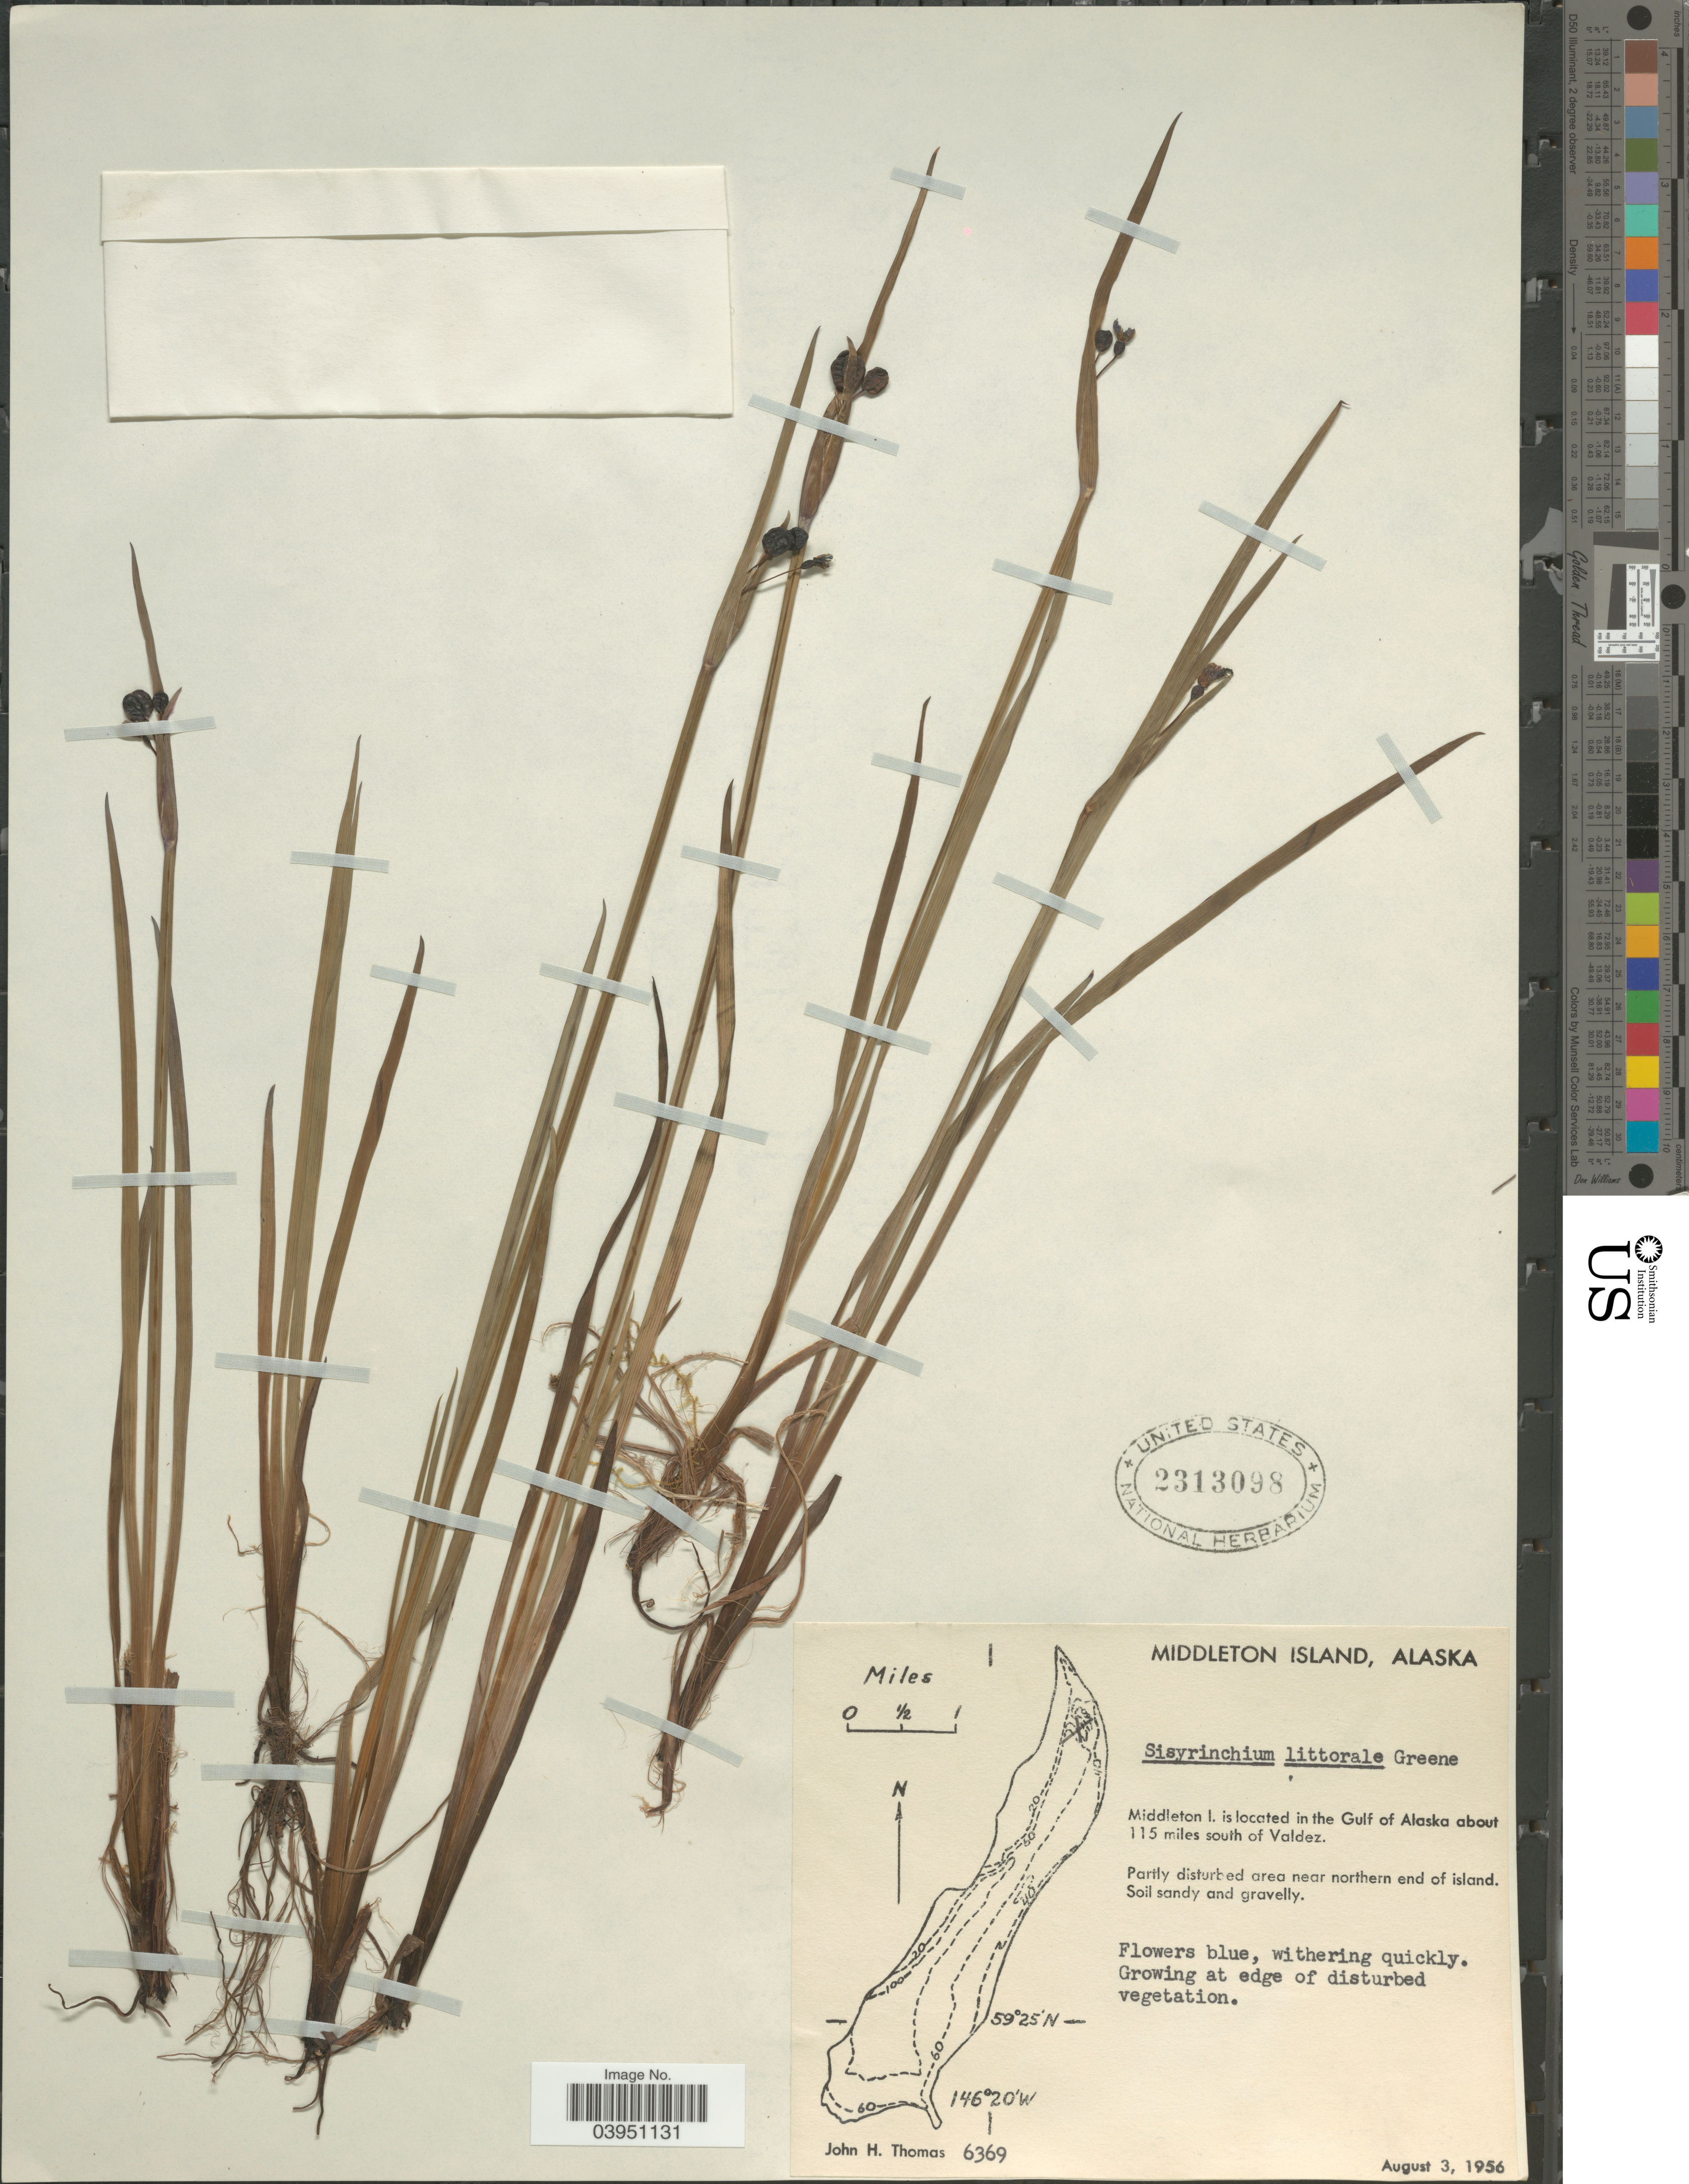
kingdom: Plantae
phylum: Tracheophyta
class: Liliopsida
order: Asparagales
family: Iridaceae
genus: Sisyrinchium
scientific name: Sisyrinchium littorale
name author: Greene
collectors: J. H. Thomas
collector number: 6369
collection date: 1956-08-03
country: United States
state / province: Alaska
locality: Middleton Island. Middleton I. is located in the Gulf of Alaska about 115 miles south of Valdez. Partly disturbed area near northern end of island.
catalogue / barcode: US 2313098